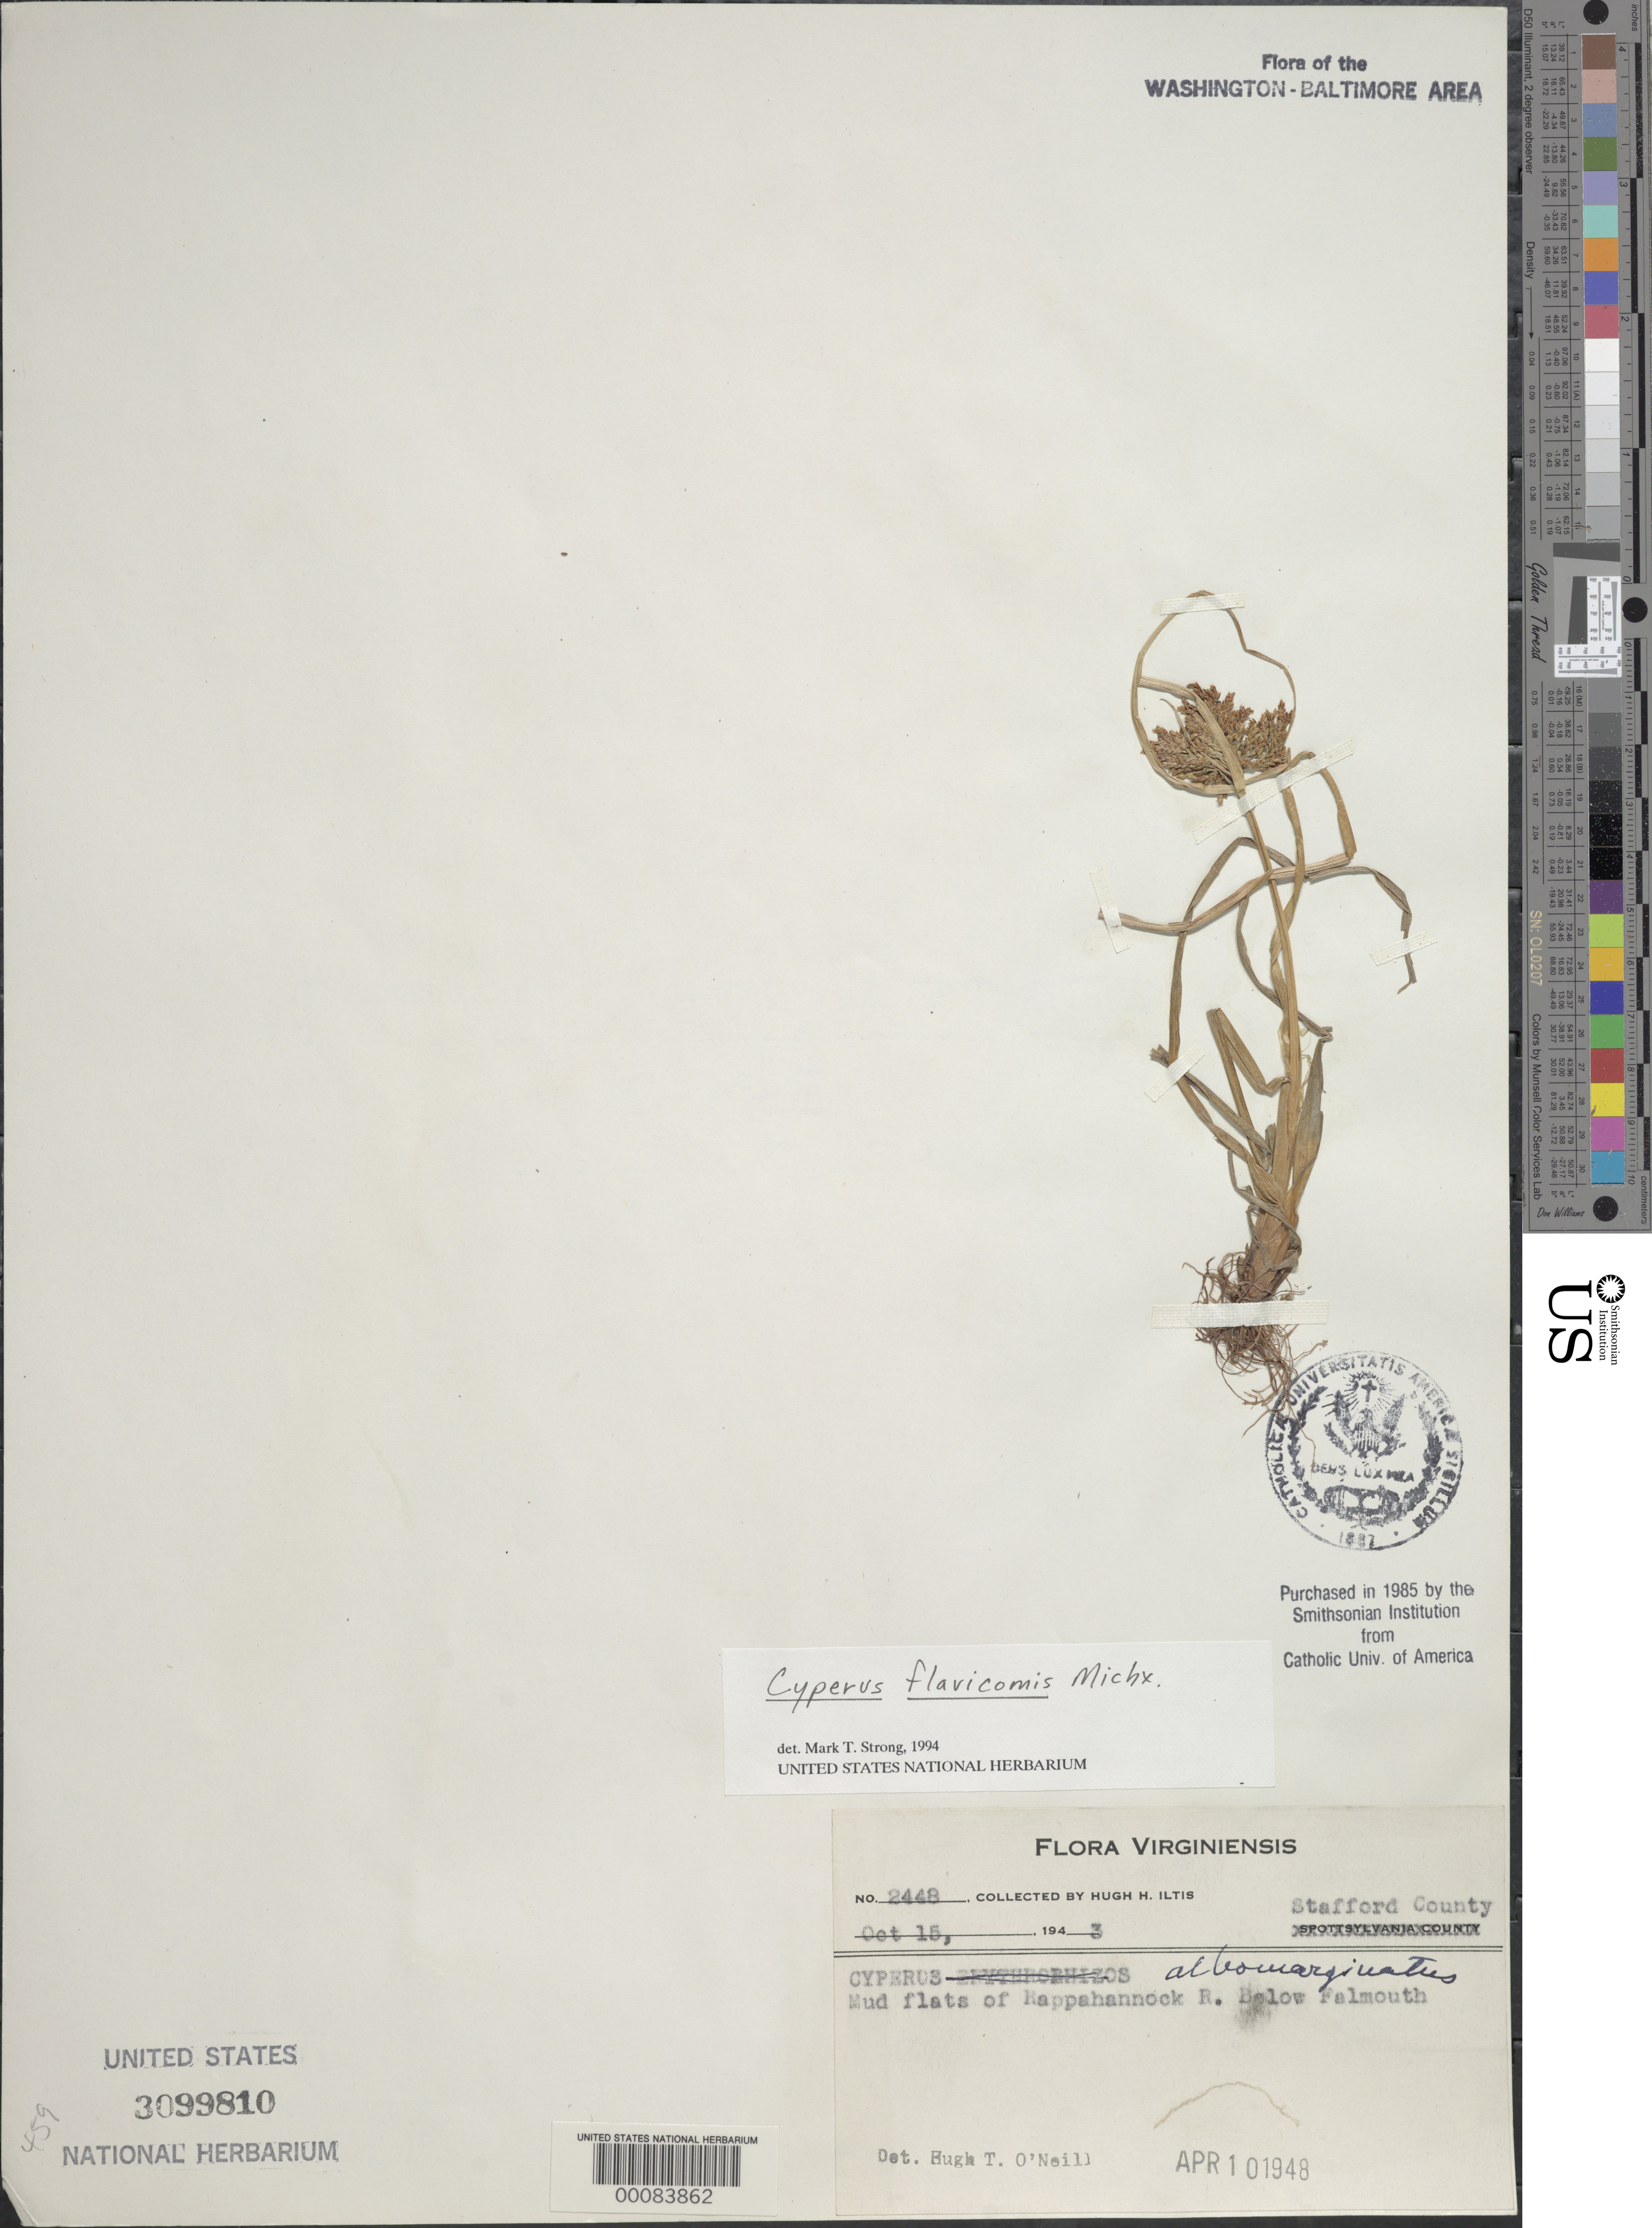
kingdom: Plantae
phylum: Tracheophyta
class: Liliopsida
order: Poales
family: Cyperaceae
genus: Cyperus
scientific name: Cyperus flavicomus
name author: Michx.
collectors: H. O'Neill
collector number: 2448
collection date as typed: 15 Oct 1943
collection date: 1943-10-15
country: United States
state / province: Virginia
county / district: Stafford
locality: Rappahannock River below Falmouth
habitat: Mud flats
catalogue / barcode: US 3099810